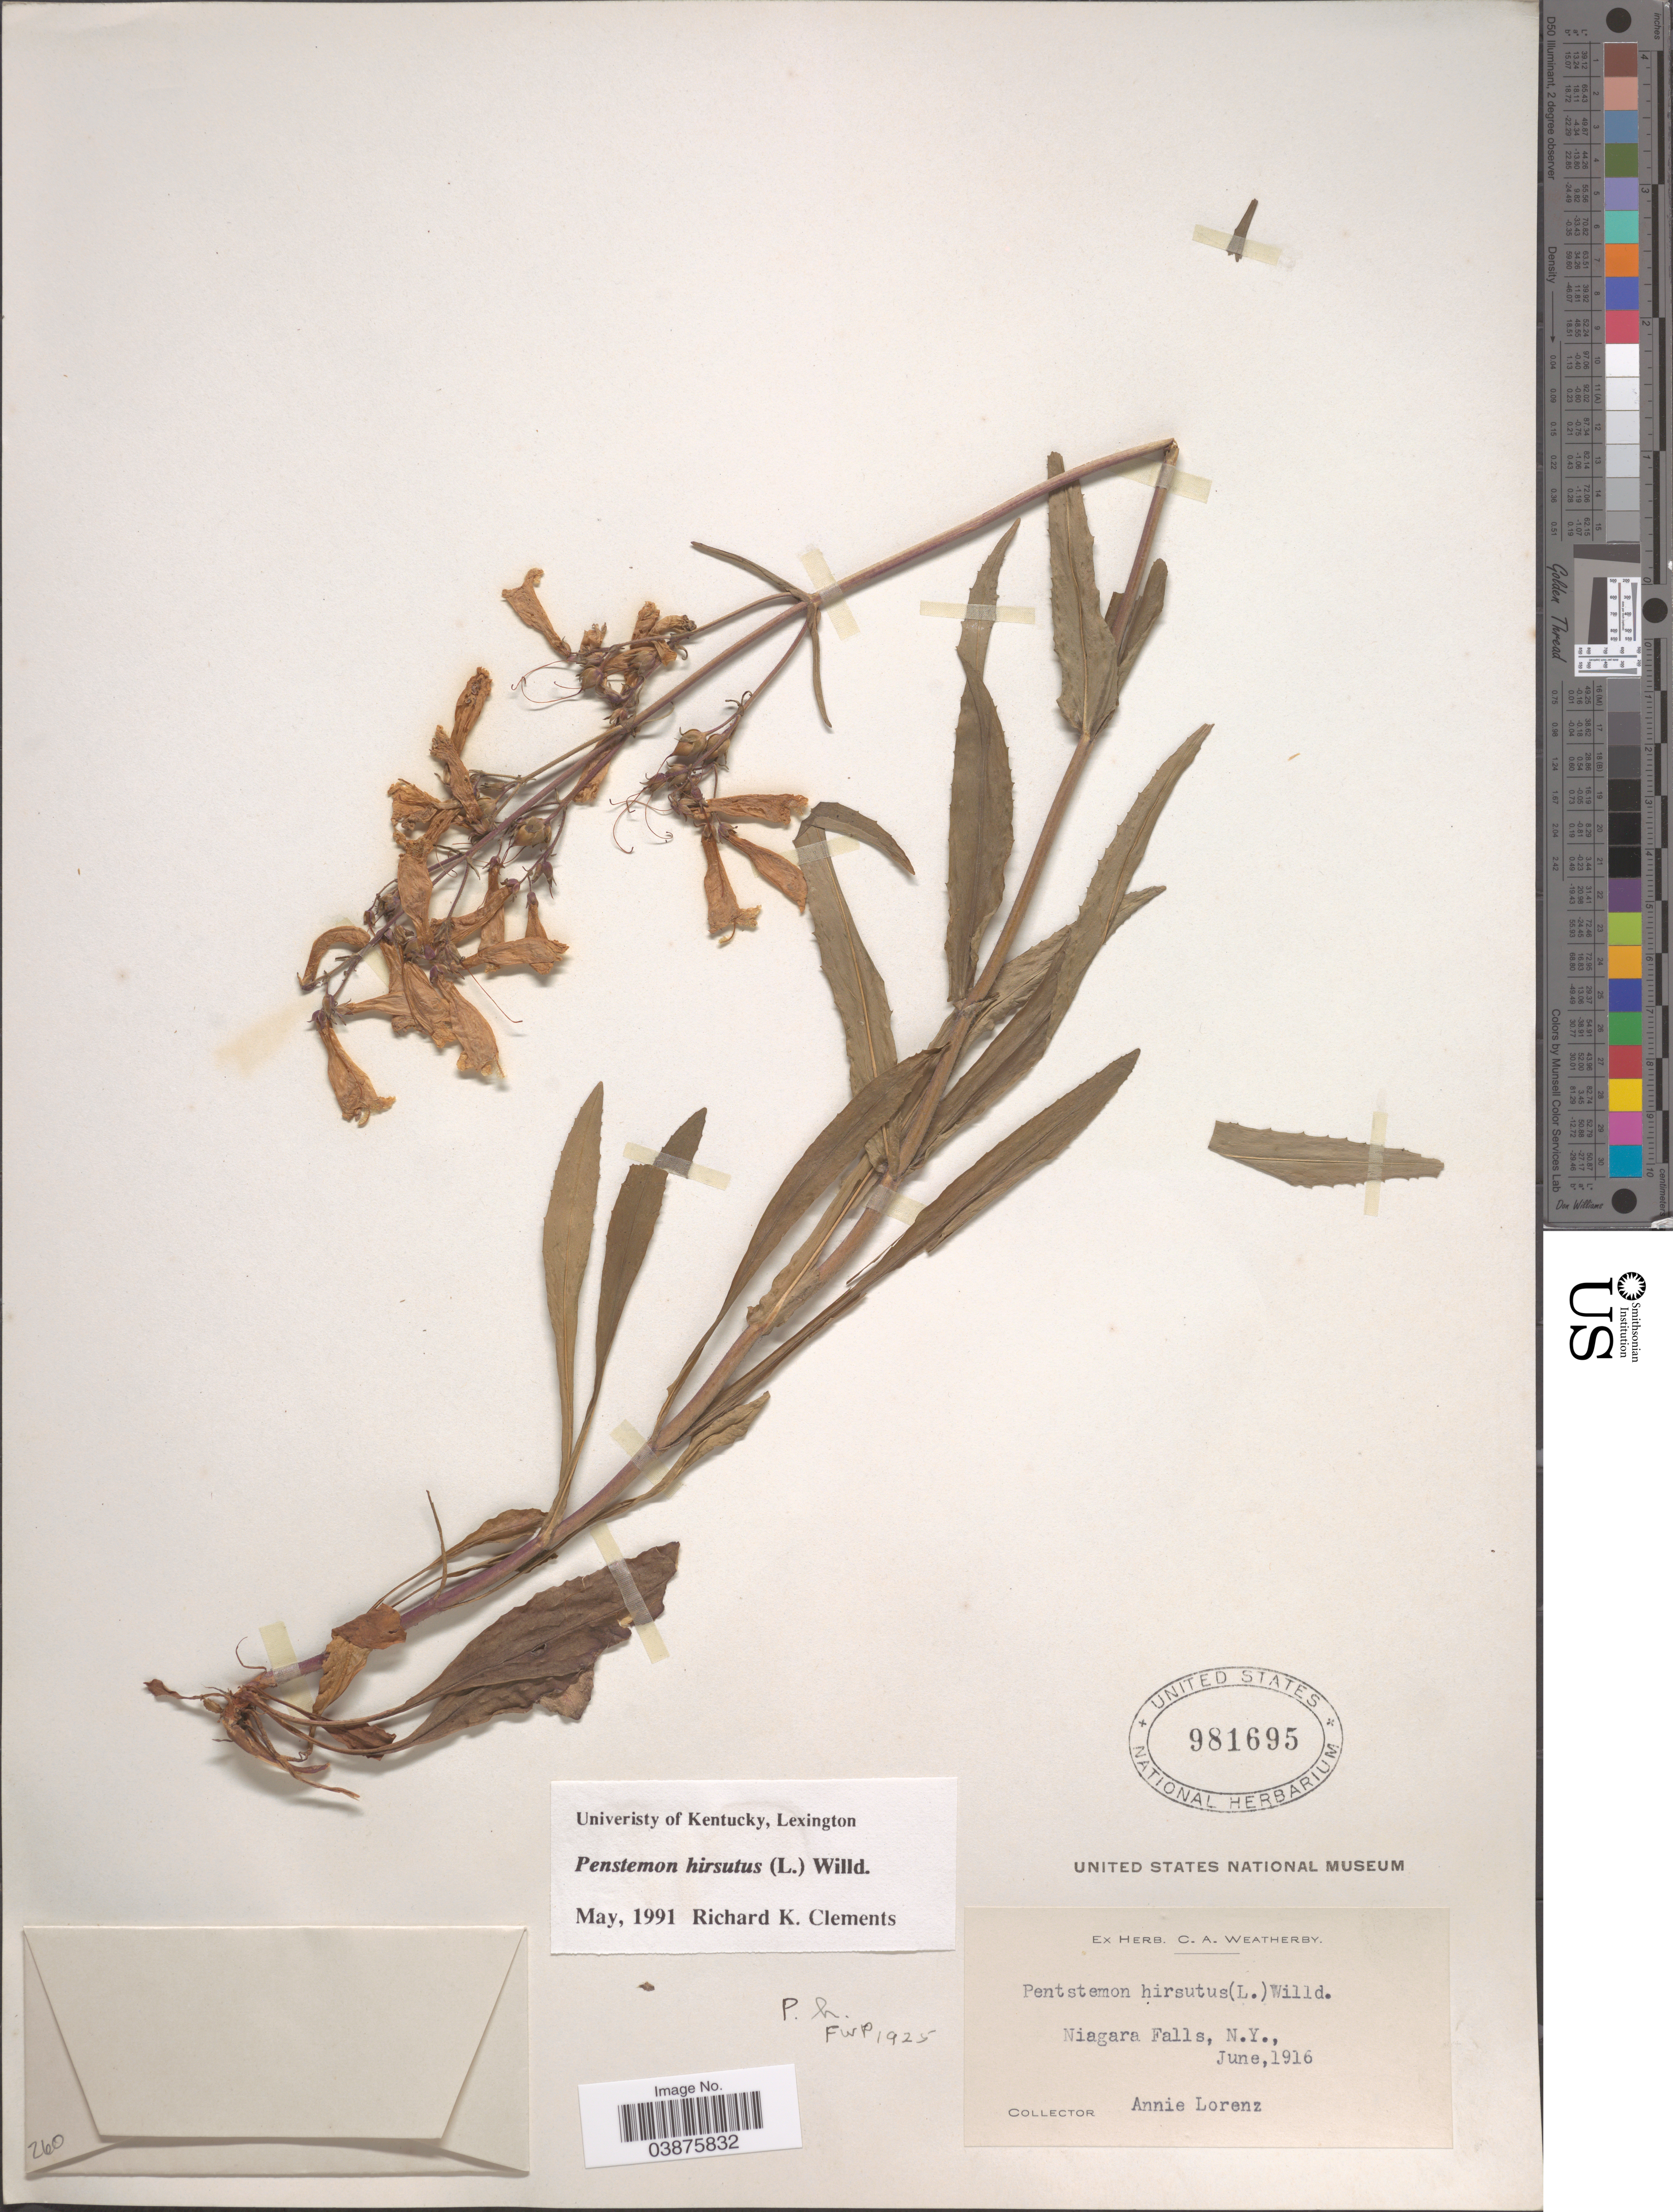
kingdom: Plantae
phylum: Tracheophyta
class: Magnoliopsida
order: Lamiales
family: Plantaginaceae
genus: Penstemon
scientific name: Penstemon hirsutus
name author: (L.) Willd.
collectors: A. Lorenz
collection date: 1916-06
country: United States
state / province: New York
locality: Niagara Falls.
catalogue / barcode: US 981695